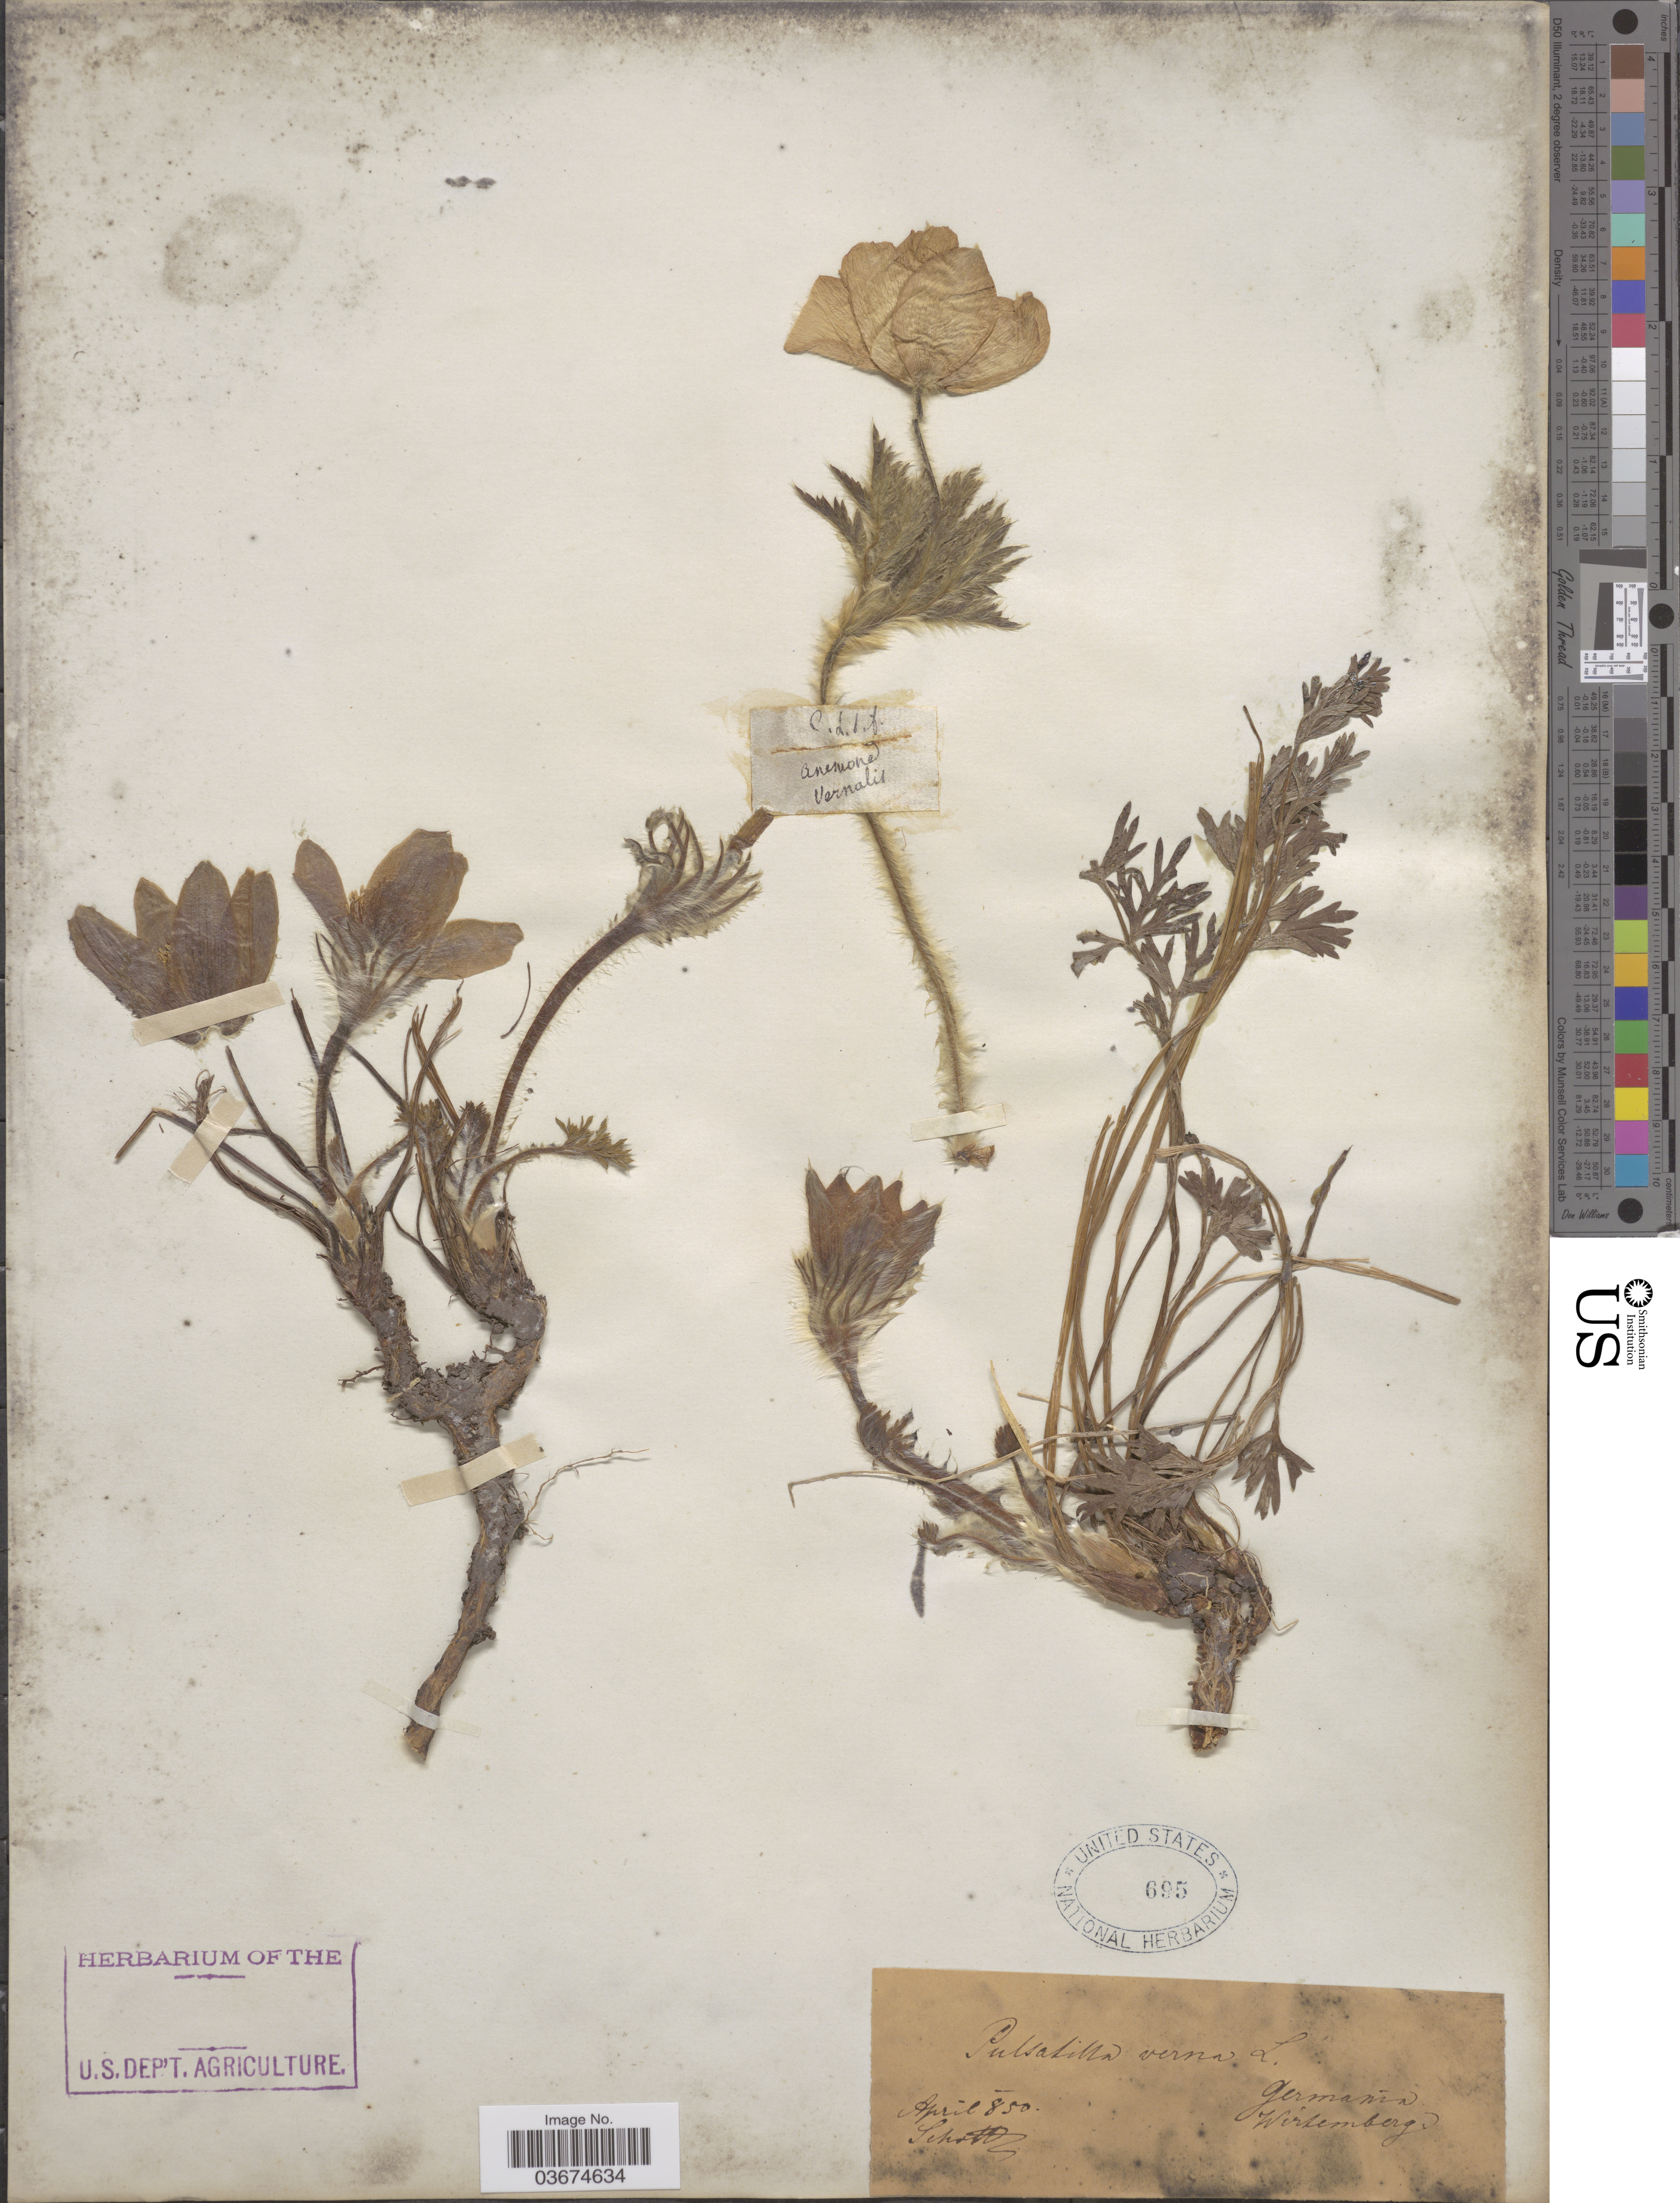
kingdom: Plantae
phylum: Tracheophyta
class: Magnoliopsida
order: Ranunculales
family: Ranunculaceae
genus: Pulsatilla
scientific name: Pulsatilla vernalis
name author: (L.) Mill.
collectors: -. Schottz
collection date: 1850-04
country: Germany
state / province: Baden-Württemberg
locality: Wirtemberg.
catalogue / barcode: US 695